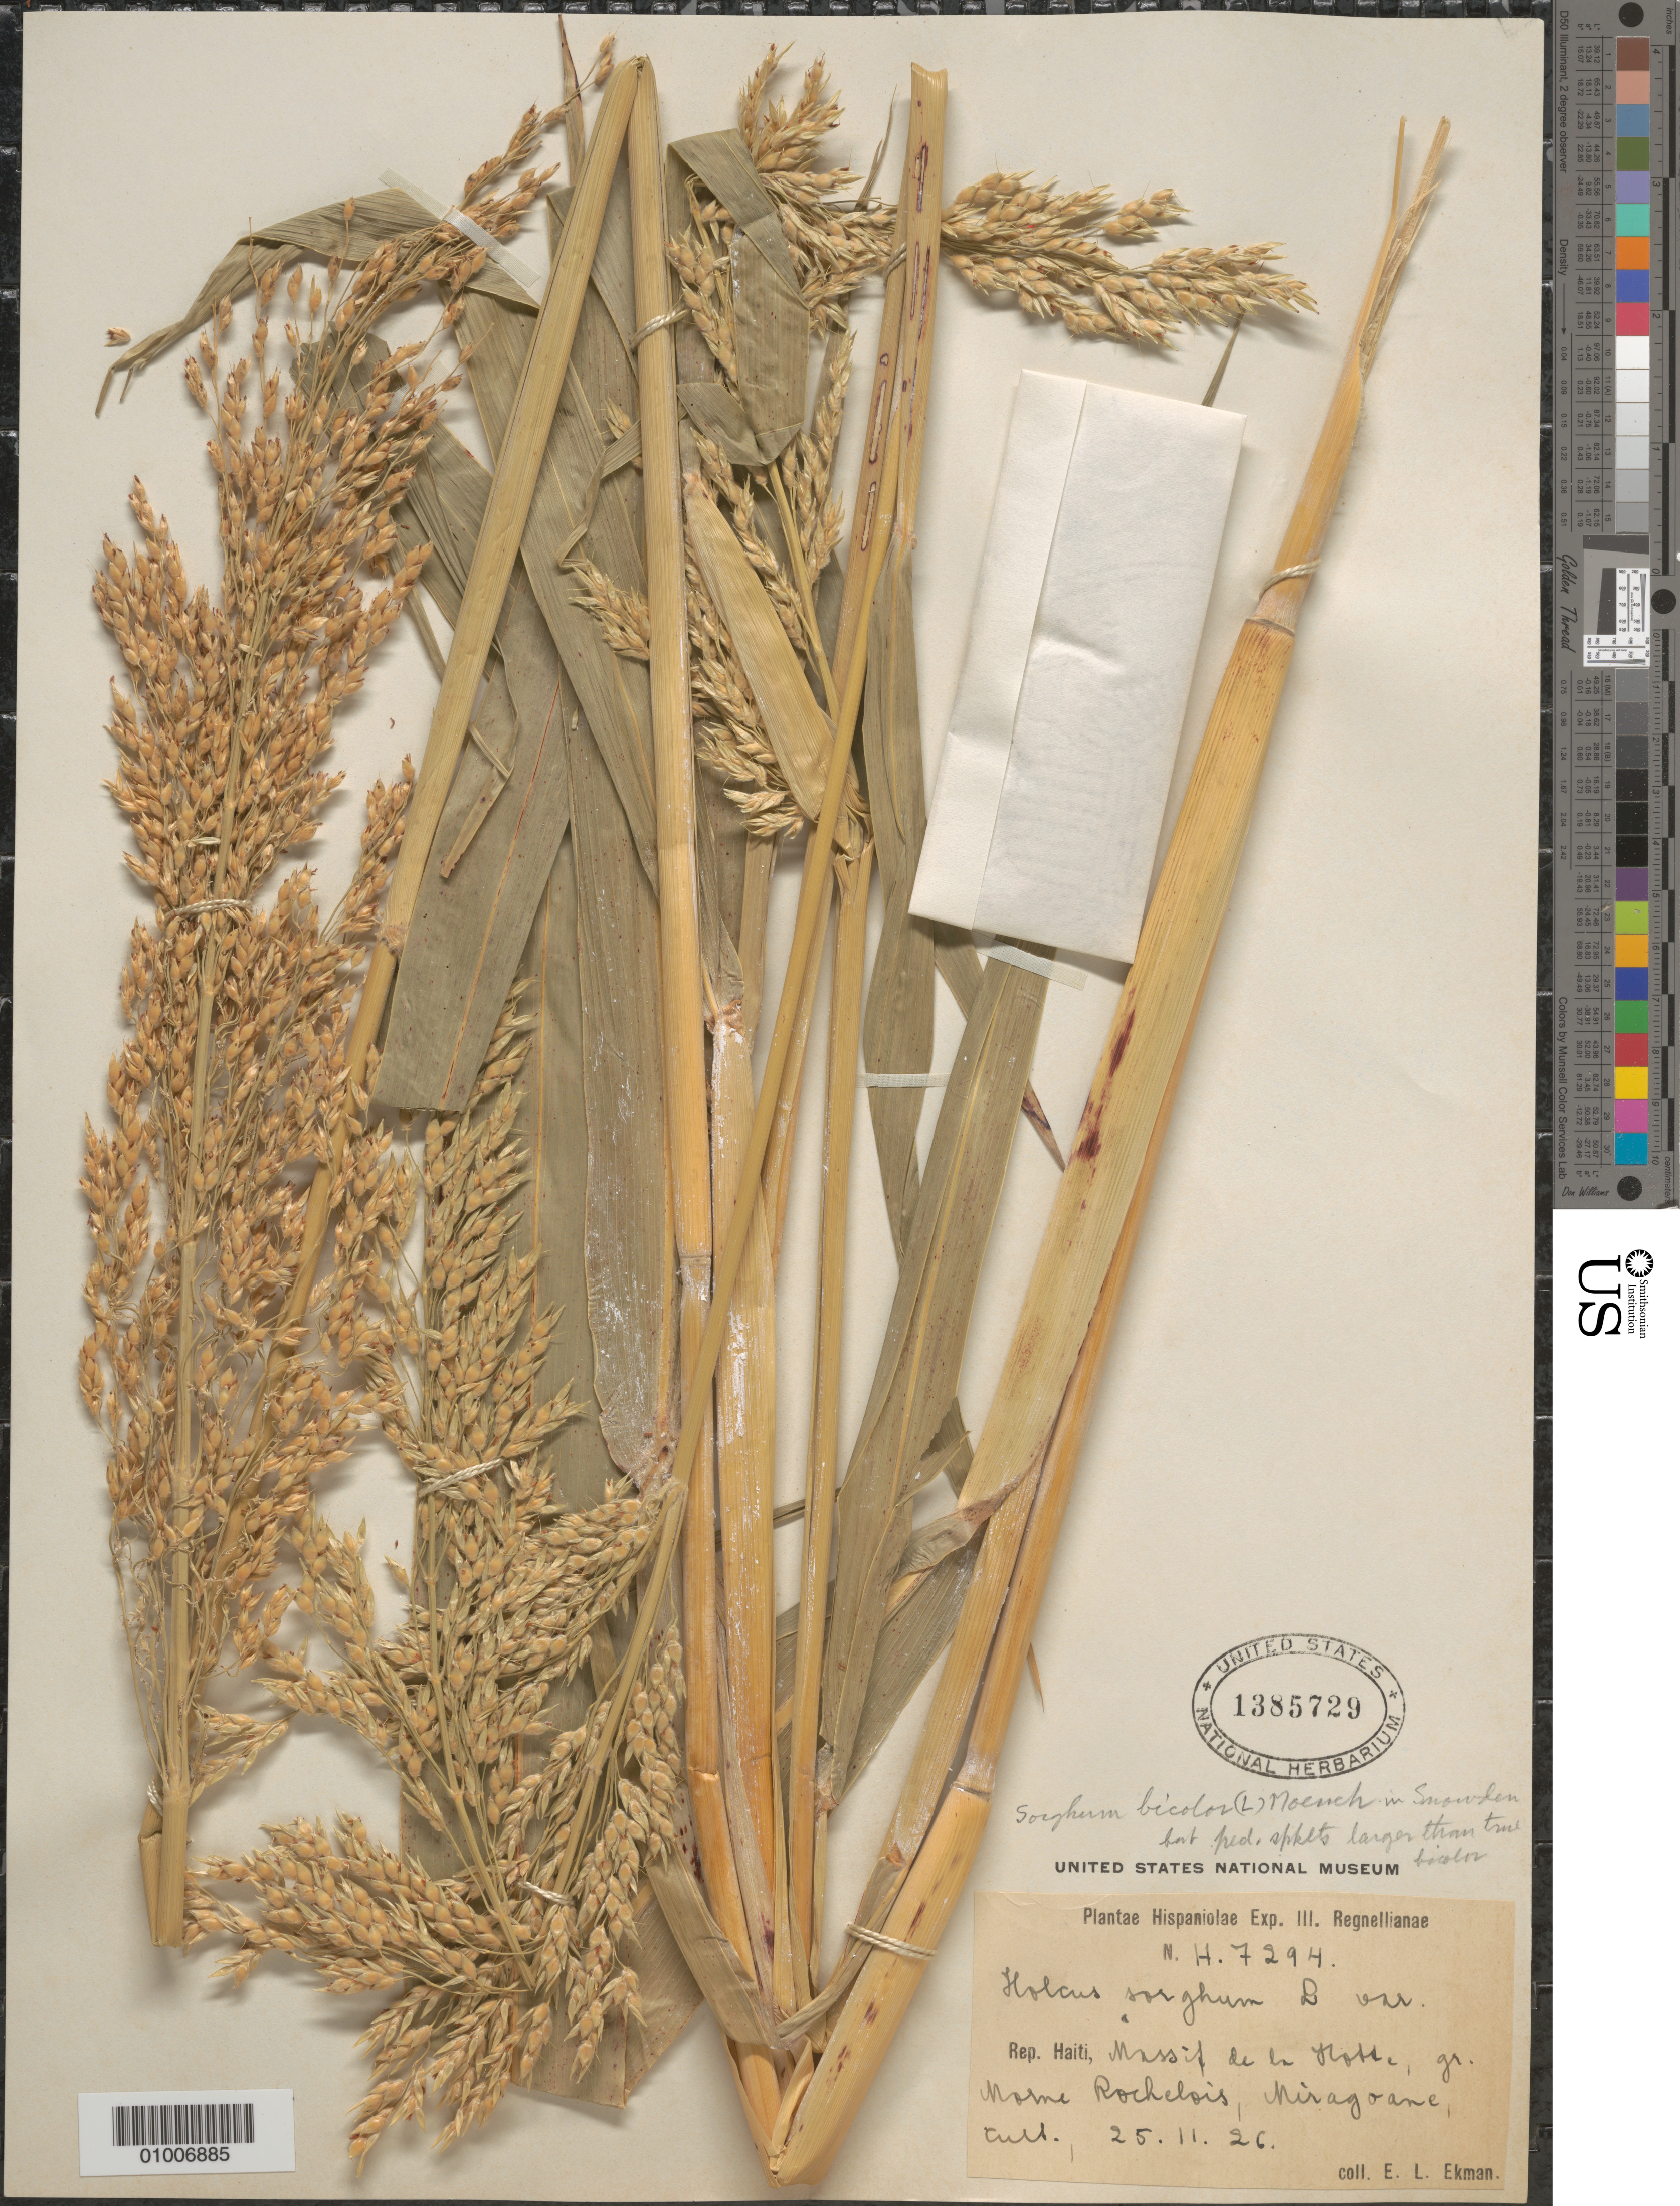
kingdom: Plantae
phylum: Tracheophyta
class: Liliopsida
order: Poales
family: Poaceae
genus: Sorghum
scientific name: Sorghum bicolor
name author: (L.) Moench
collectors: E. L. Ekman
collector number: H 7294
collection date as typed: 25 Nov 1926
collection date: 1926-11-25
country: Haiti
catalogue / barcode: US 1385729